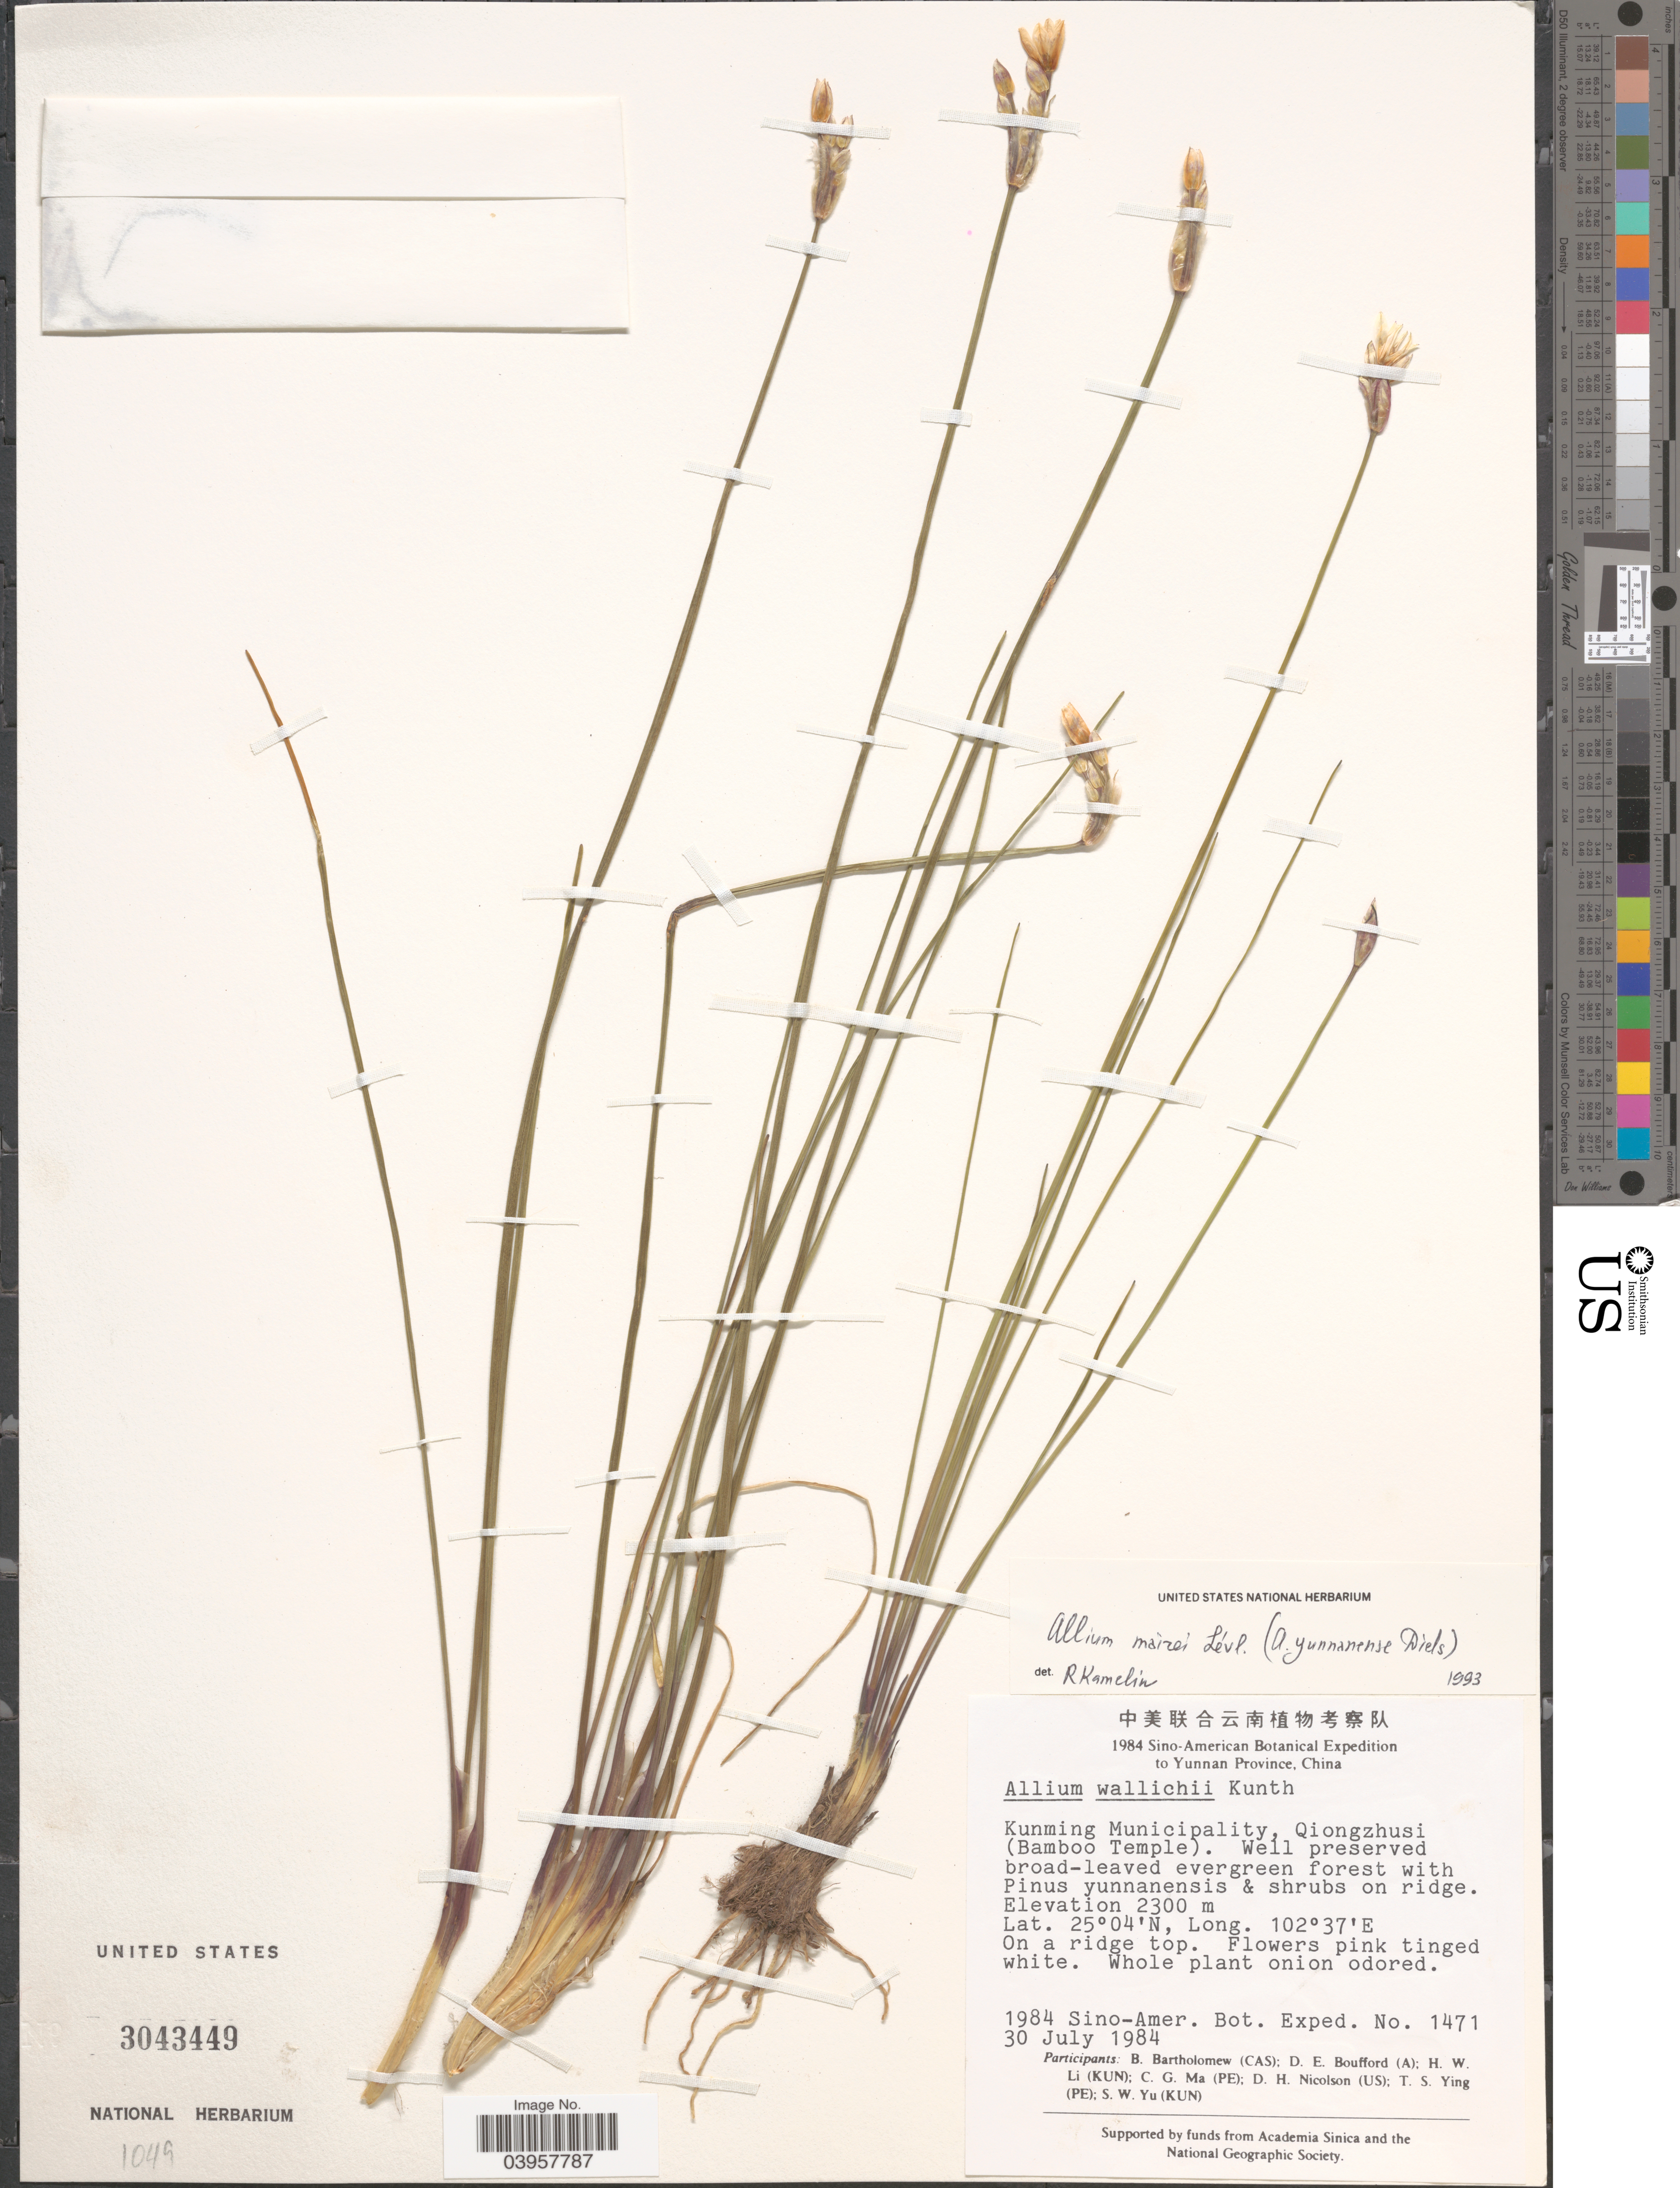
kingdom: Plantae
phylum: Tracheophyta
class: Liliopsida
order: Asparagales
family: Amaryllidaceae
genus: Allium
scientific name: Allium mairei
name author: H. Lév.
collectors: Sino-Amer. Bot. Exped. 1984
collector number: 1471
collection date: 1984-07-30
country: China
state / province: Yunnan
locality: Kunming Municipality, Qiongzhusi (Bamboo Temple).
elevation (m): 2300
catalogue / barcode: US 3043449